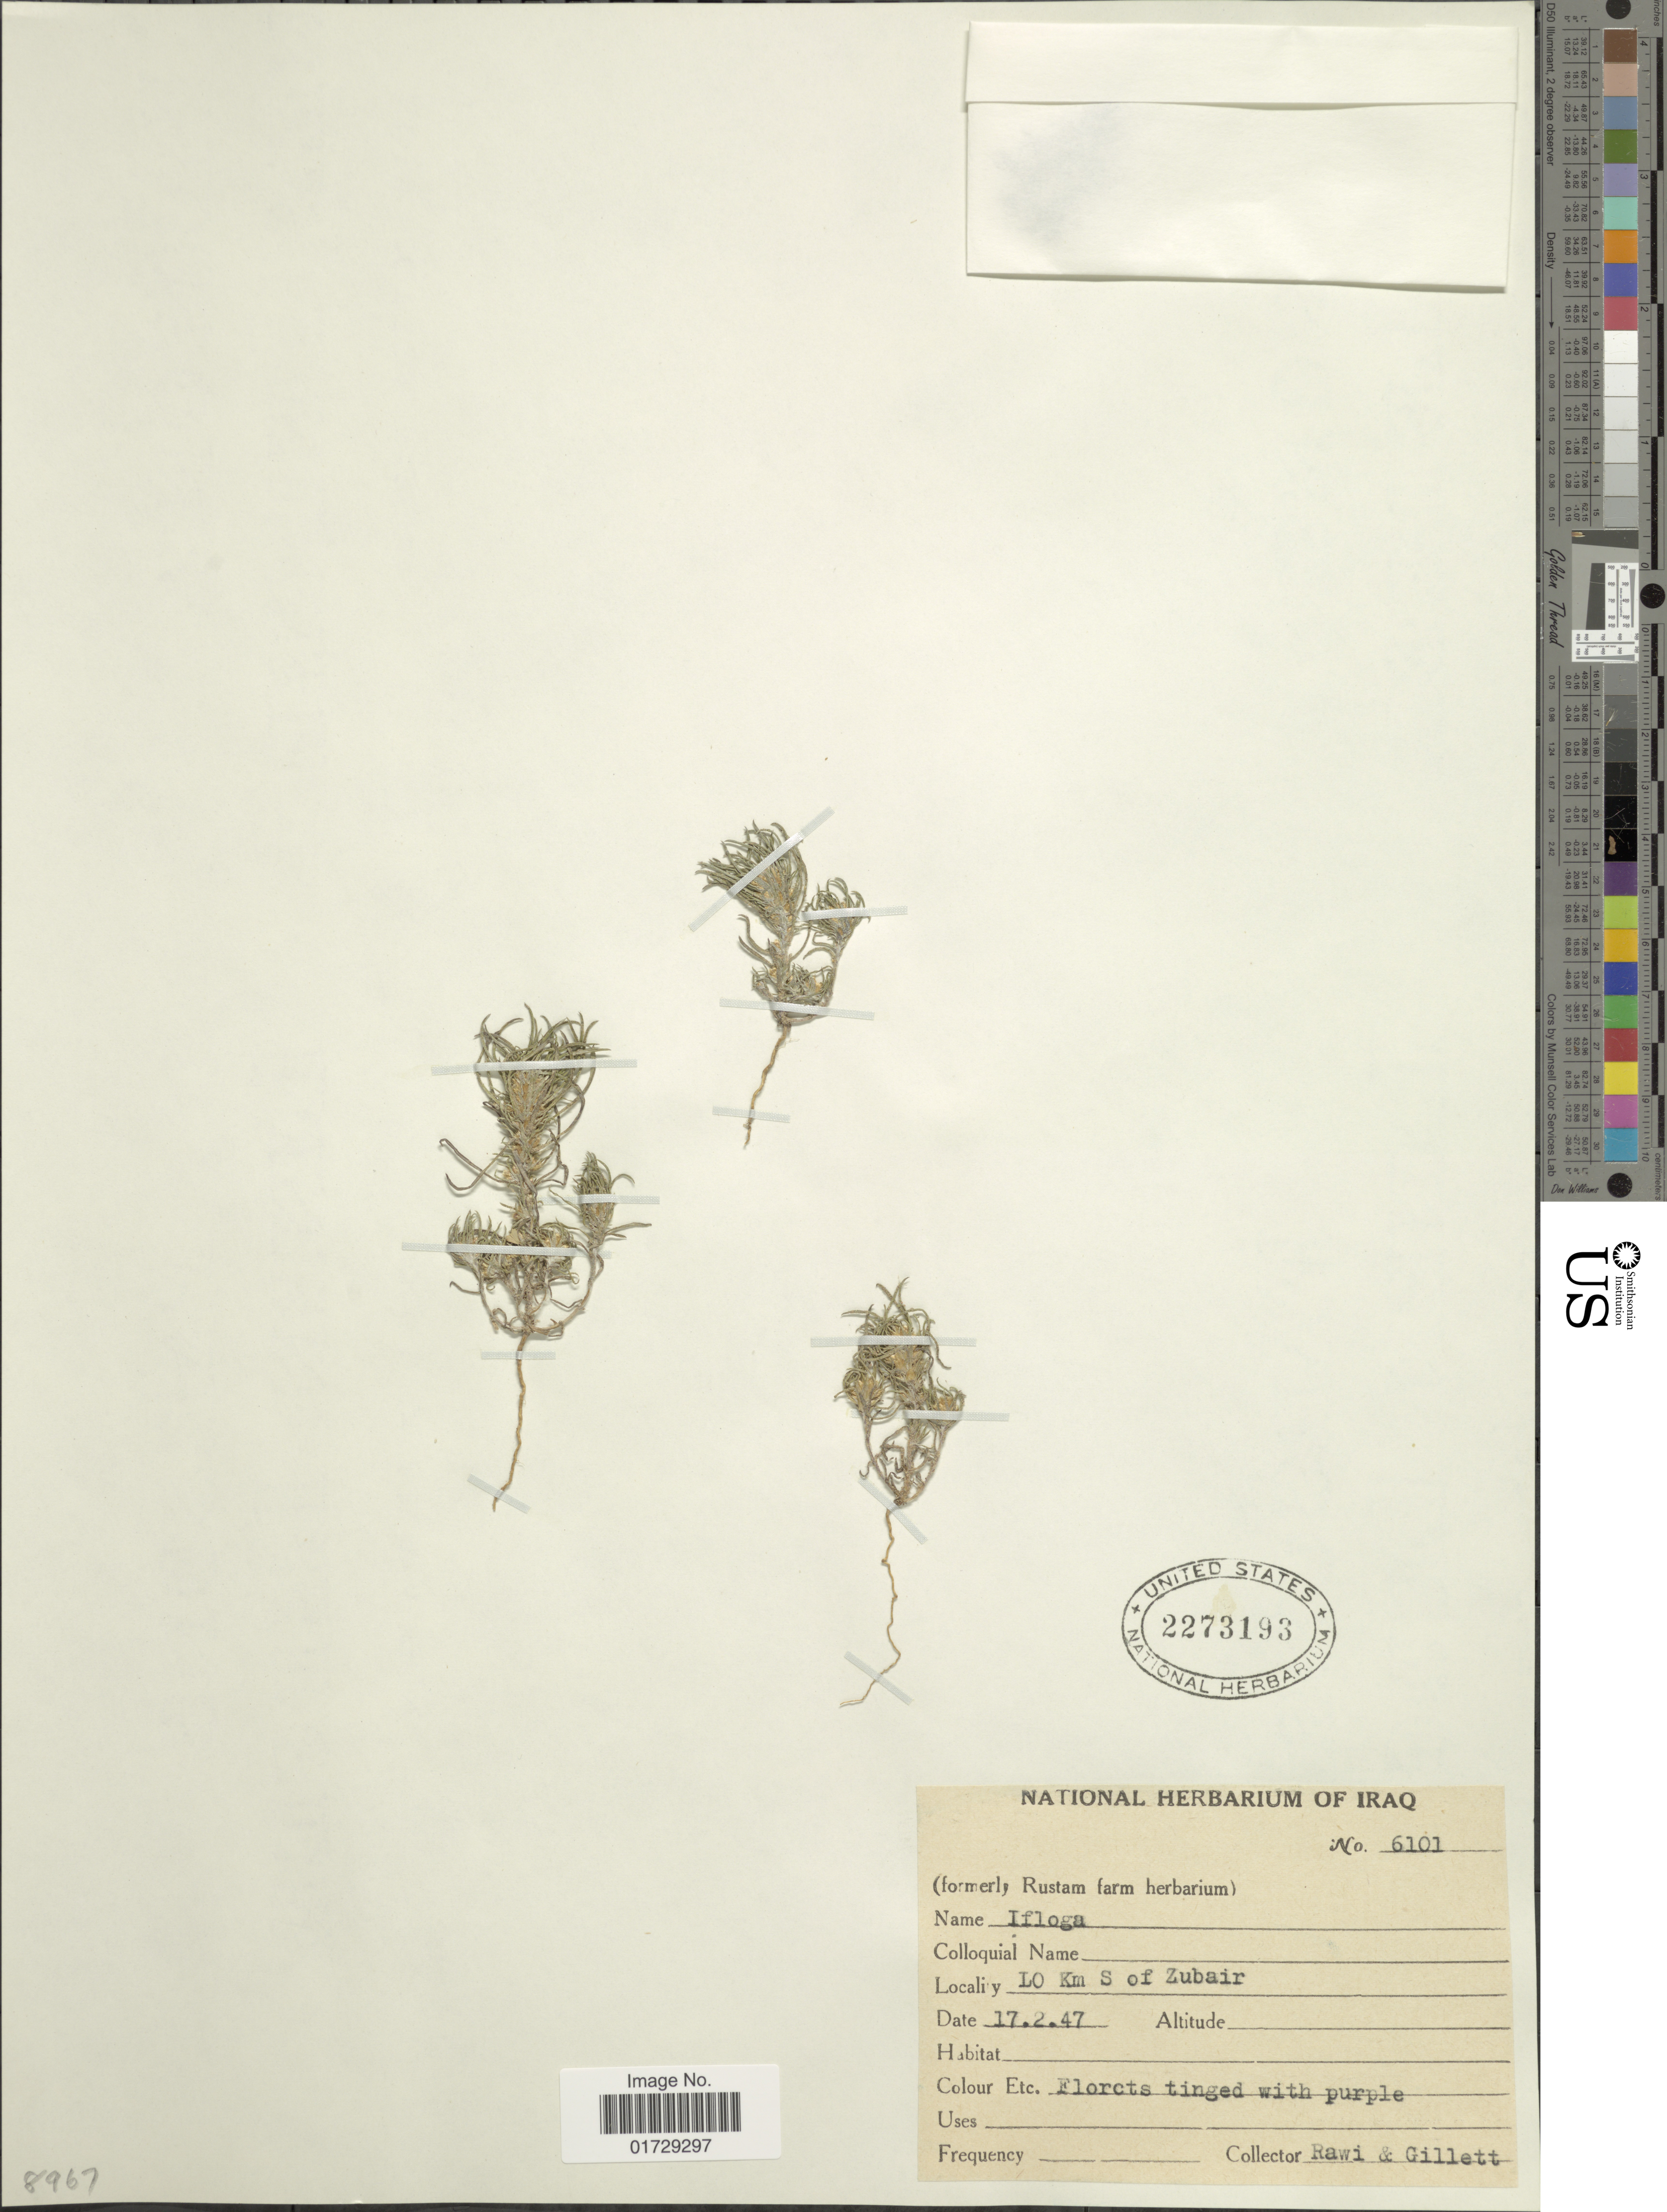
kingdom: Plantae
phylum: Tracheophyta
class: Magnoliopsida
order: Asterales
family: Asteraceae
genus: Ifloga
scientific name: Ifloga sp.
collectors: -. Rawi & Gillett, --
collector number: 6101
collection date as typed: Transcribed d/m/y: 17/2/47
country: Iraq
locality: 10 km S of Zubair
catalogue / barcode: US 2273193